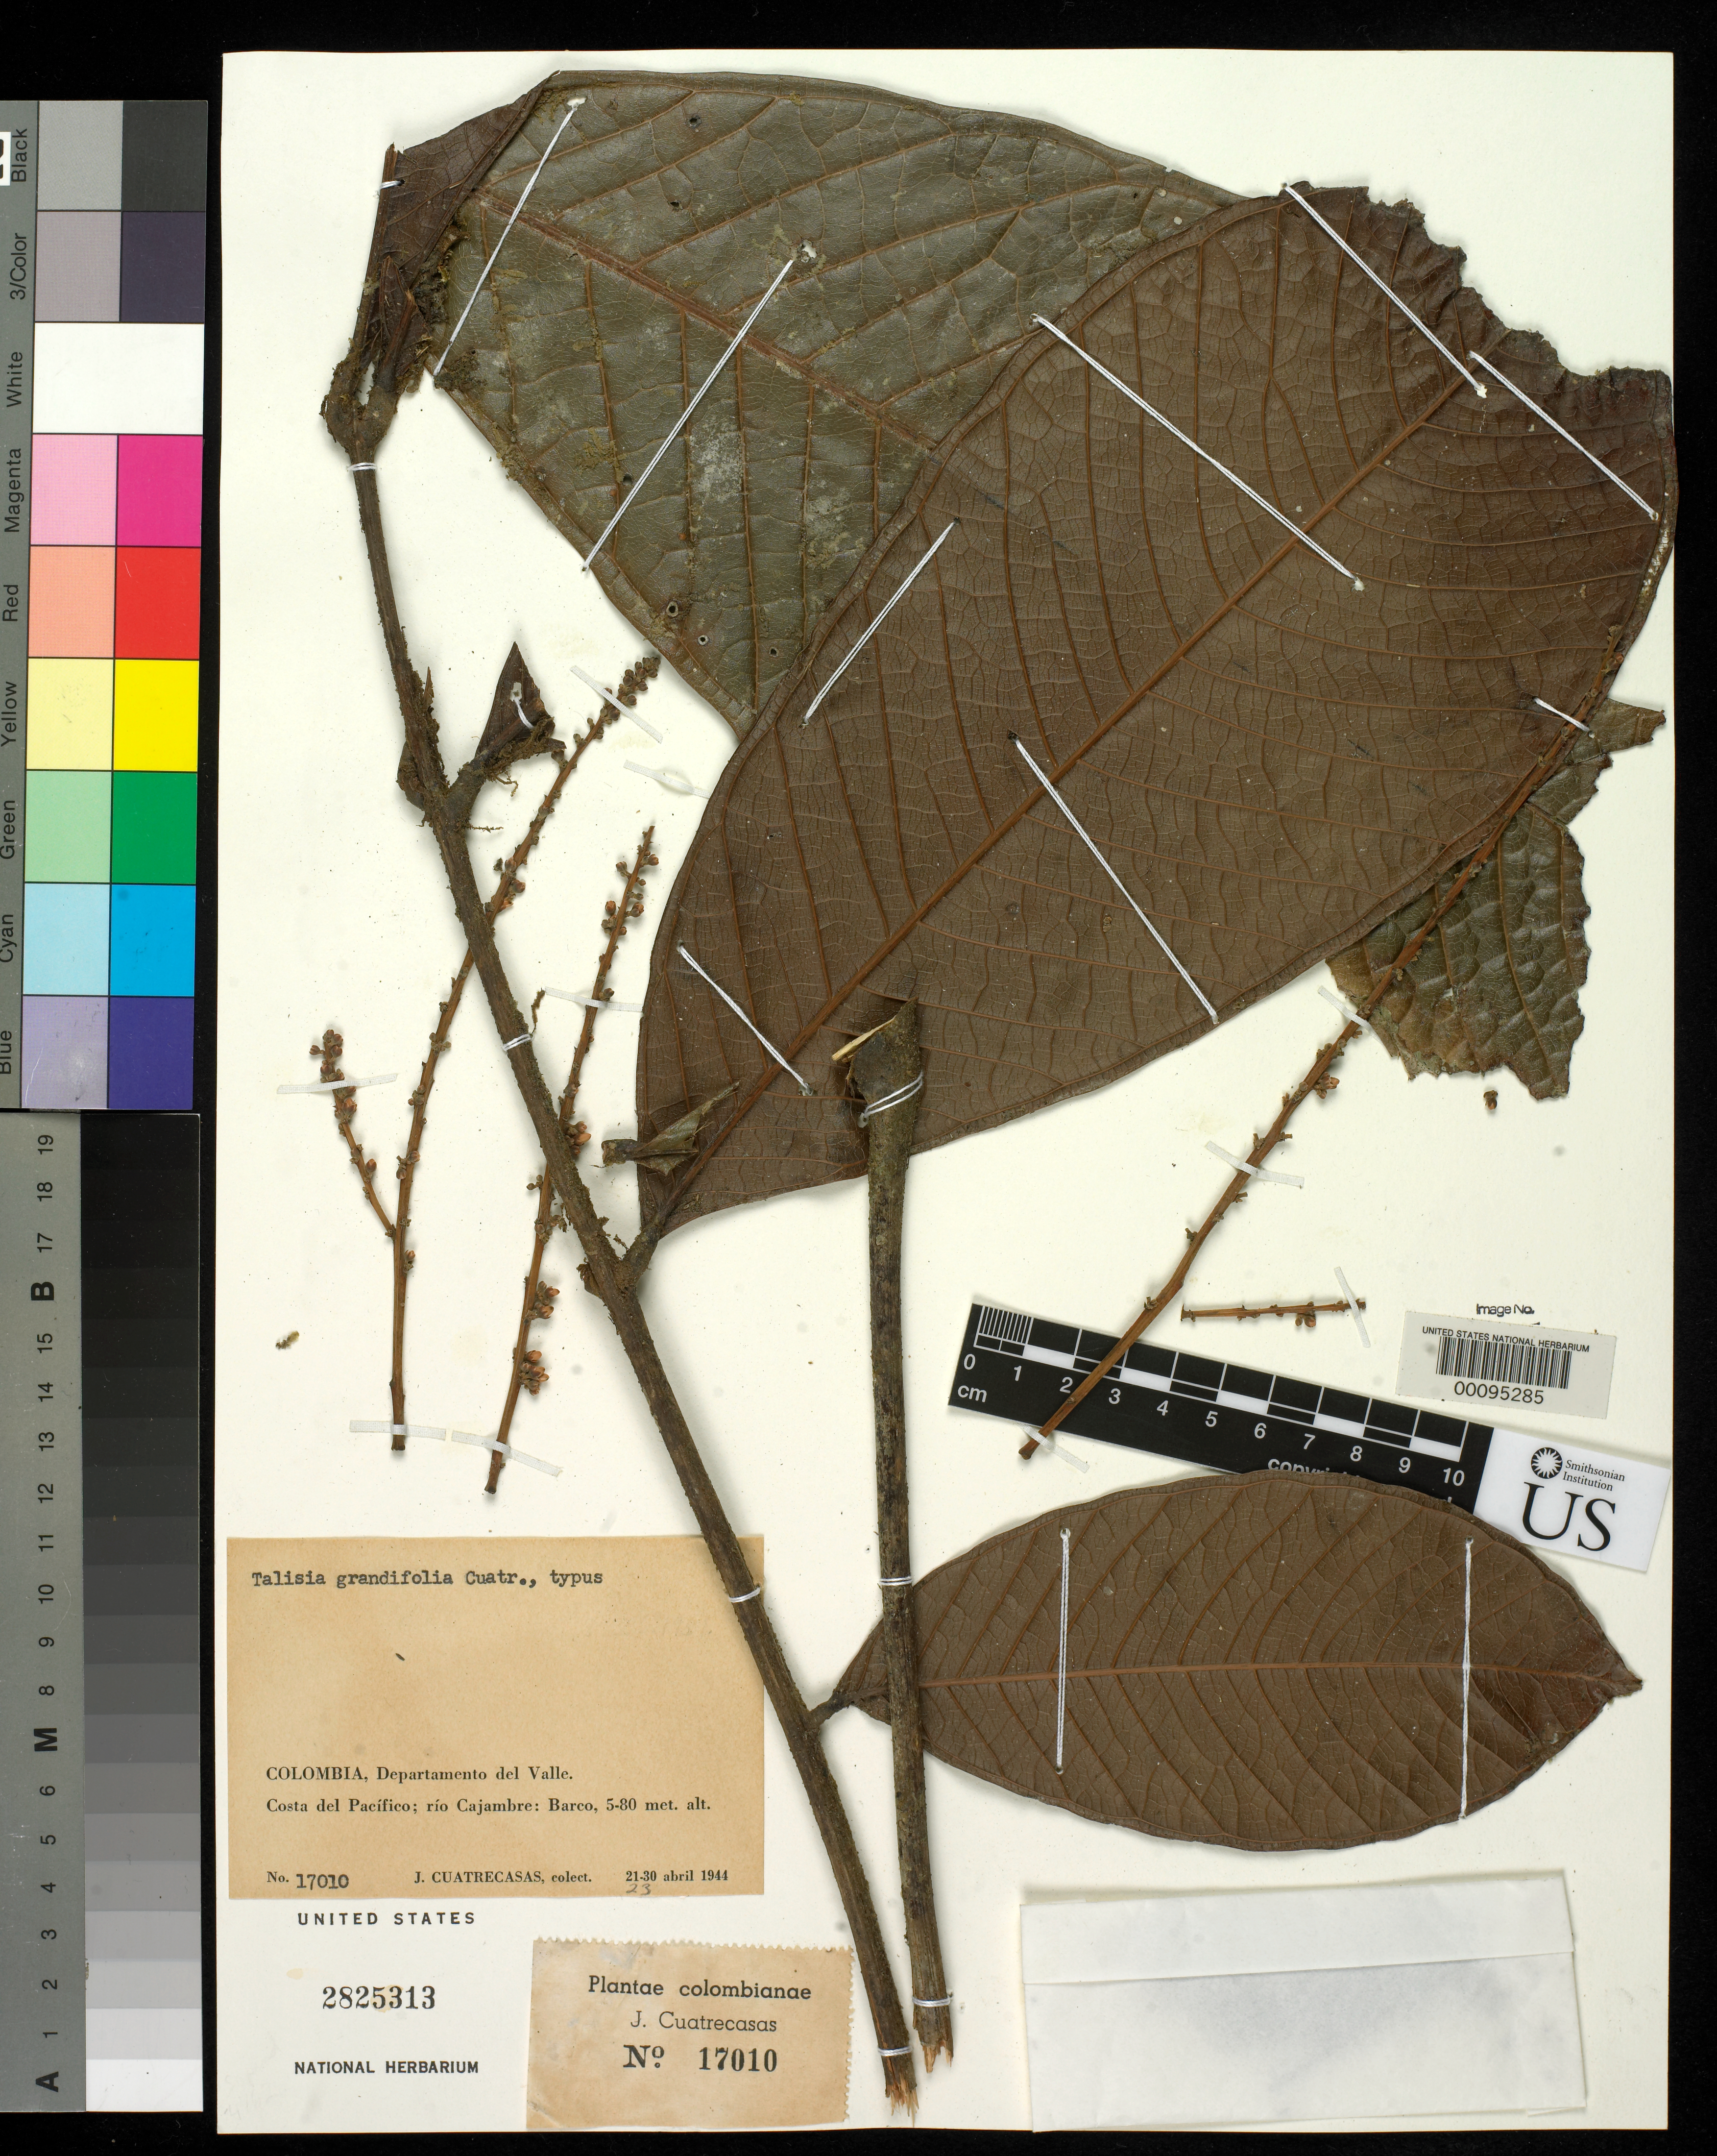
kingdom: Plantae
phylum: Tracheophyta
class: Magnoliopsida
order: Sapindales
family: Sapindaceae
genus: Talisia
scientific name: Talisia grandifolia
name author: Cuatrec.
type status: Isotype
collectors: J. Cuatrecasas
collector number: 17010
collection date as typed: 23 Apr 1944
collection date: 1944-04-23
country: Colombia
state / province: Valle del Cauca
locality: Pacific Coast, Rio Cajambre, Barco.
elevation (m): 5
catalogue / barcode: US 2825313